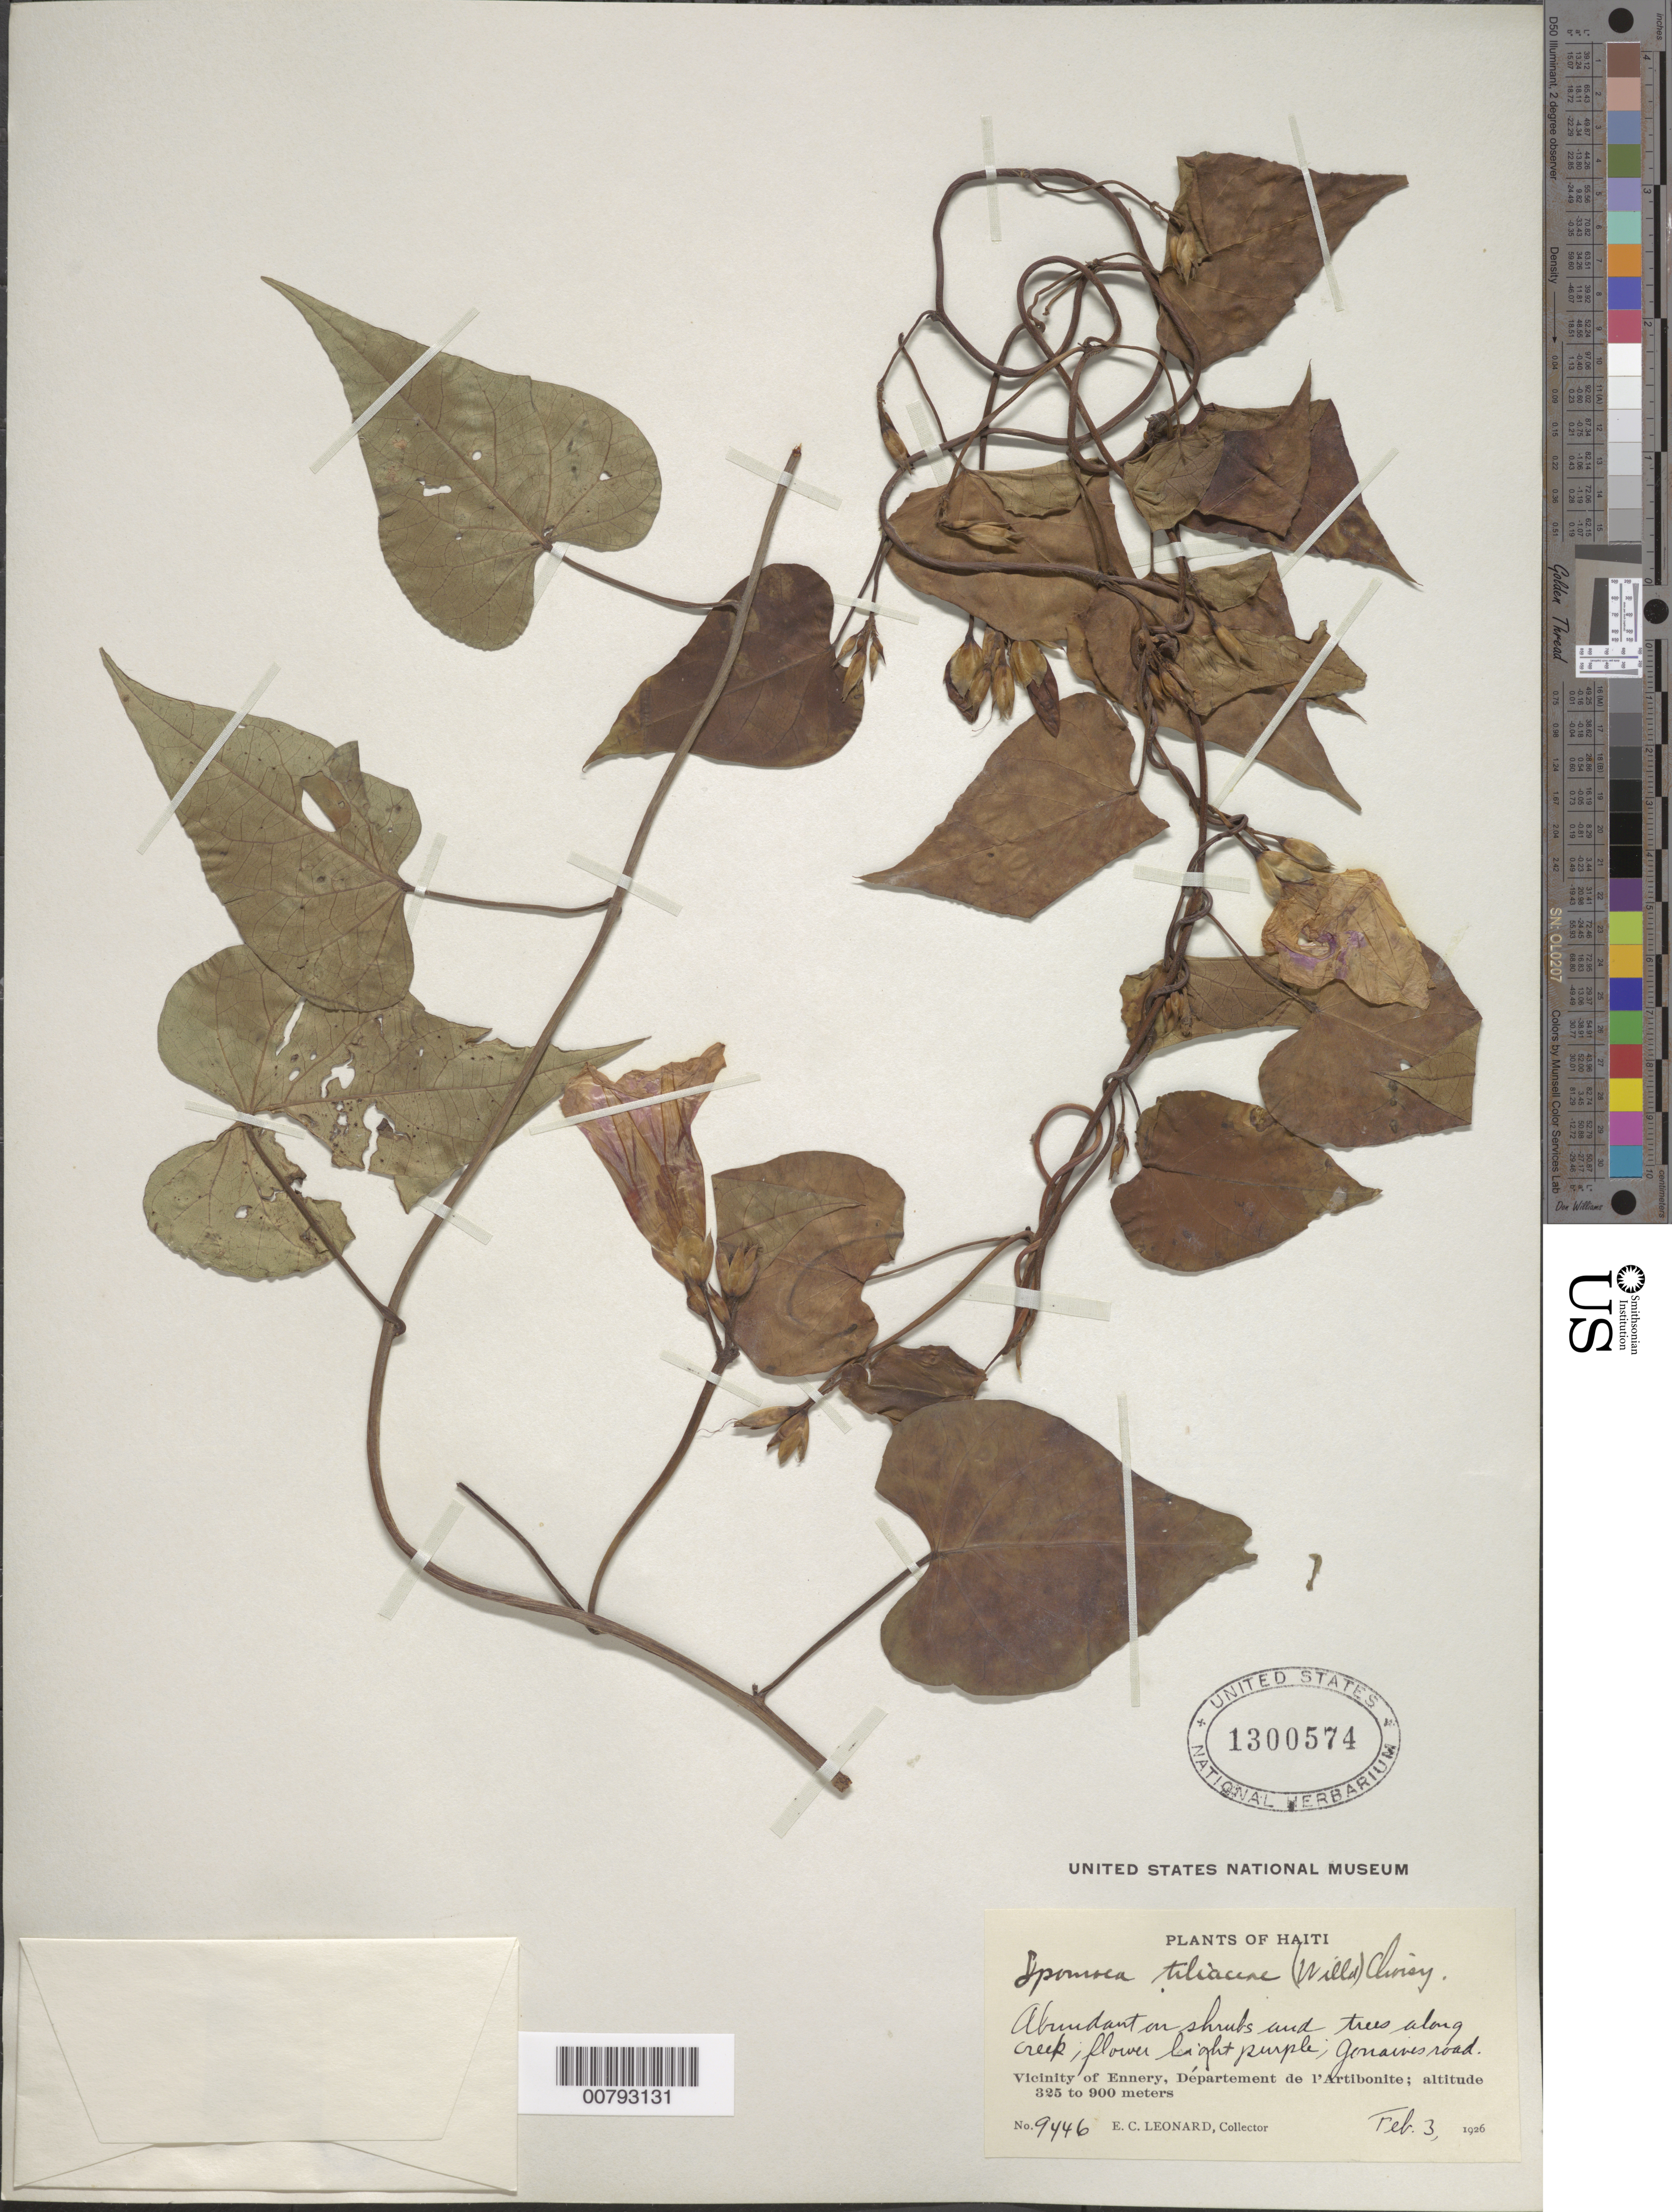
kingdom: Plantae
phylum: Tracheophyta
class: Magnoliopsida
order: Solanales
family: Convolvulaceae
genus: Ipomoea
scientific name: Ipomoea tiliacea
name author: (Willd.) Choisy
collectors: E. C. Leonard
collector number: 9446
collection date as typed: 03 Feb 1926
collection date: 1926-02-03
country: Haiti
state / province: Artibonite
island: Hispaniola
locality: Vicinity of Ennery, Gonaives road.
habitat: Along creek.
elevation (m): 325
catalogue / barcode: US 1300574